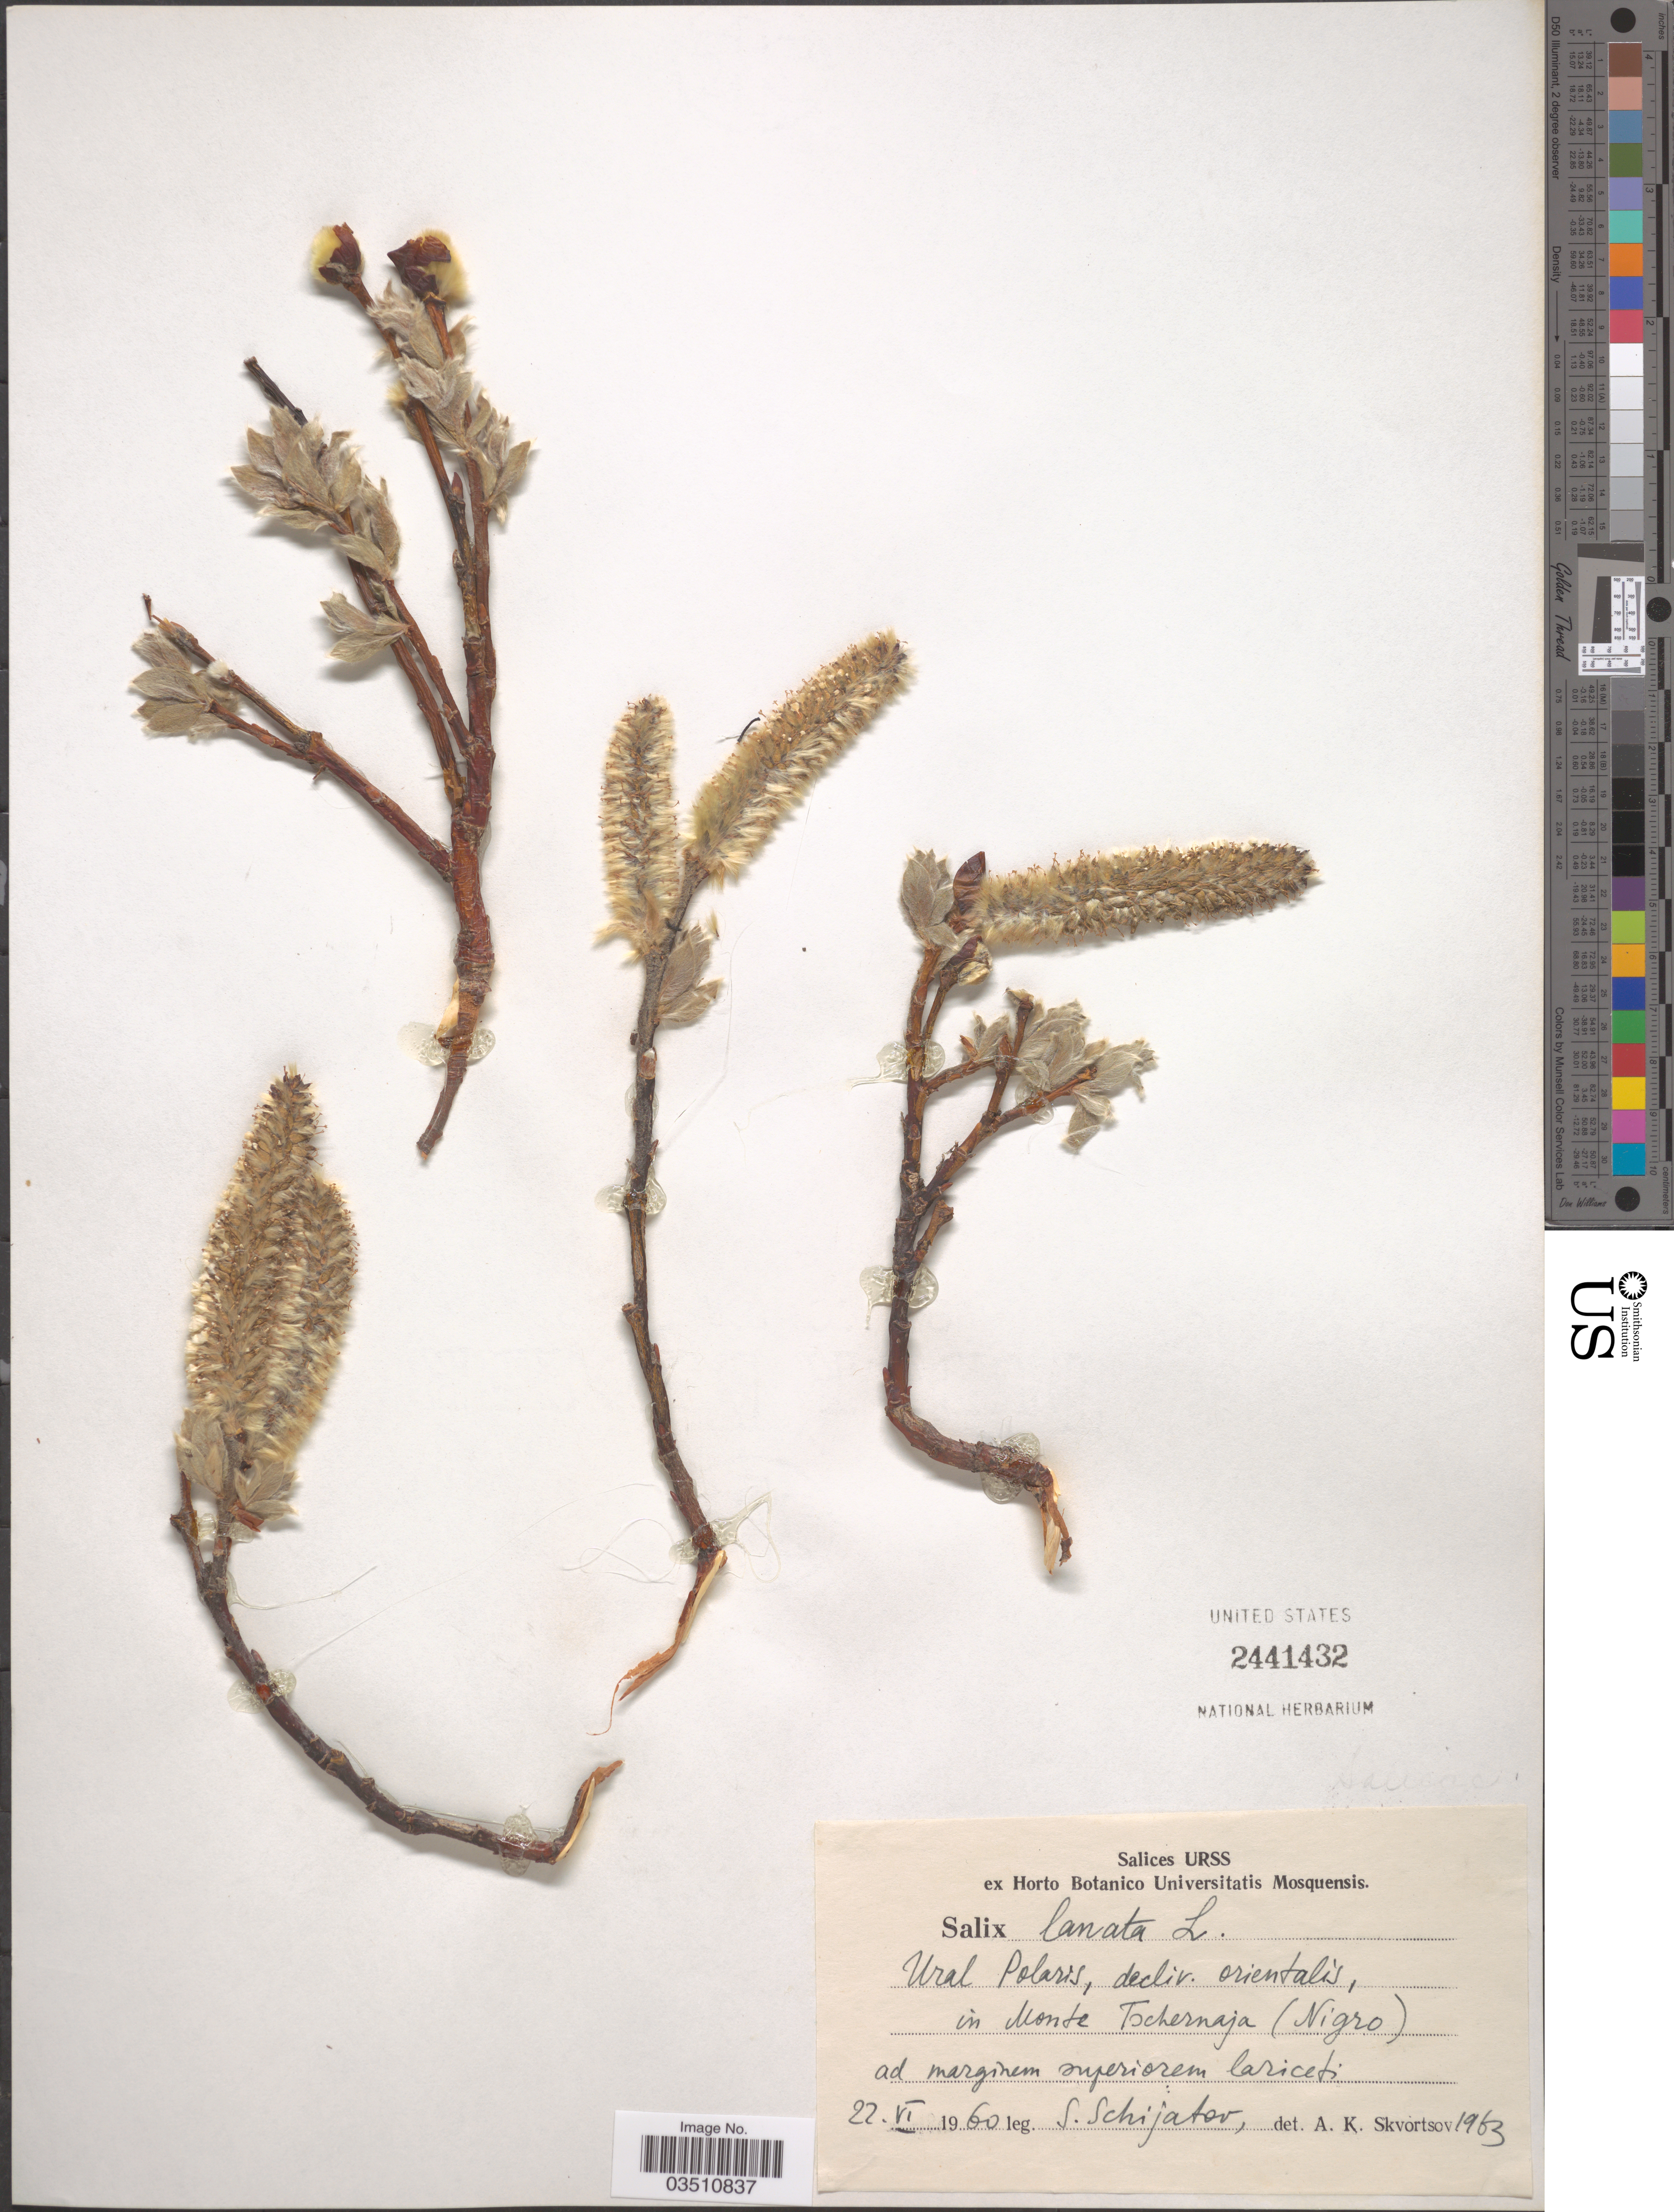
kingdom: Plantae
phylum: Tracheophyta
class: Magnoliopsida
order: Malpighiales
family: Salicaceae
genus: Salix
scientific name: Salix lanata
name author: L.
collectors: S. Schijatov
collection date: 1960-06-22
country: Ukraine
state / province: Crimea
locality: Ural Polaris, decliv. orientalis, in Monte Tschernaja (Nigro).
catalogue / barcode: US 2441432